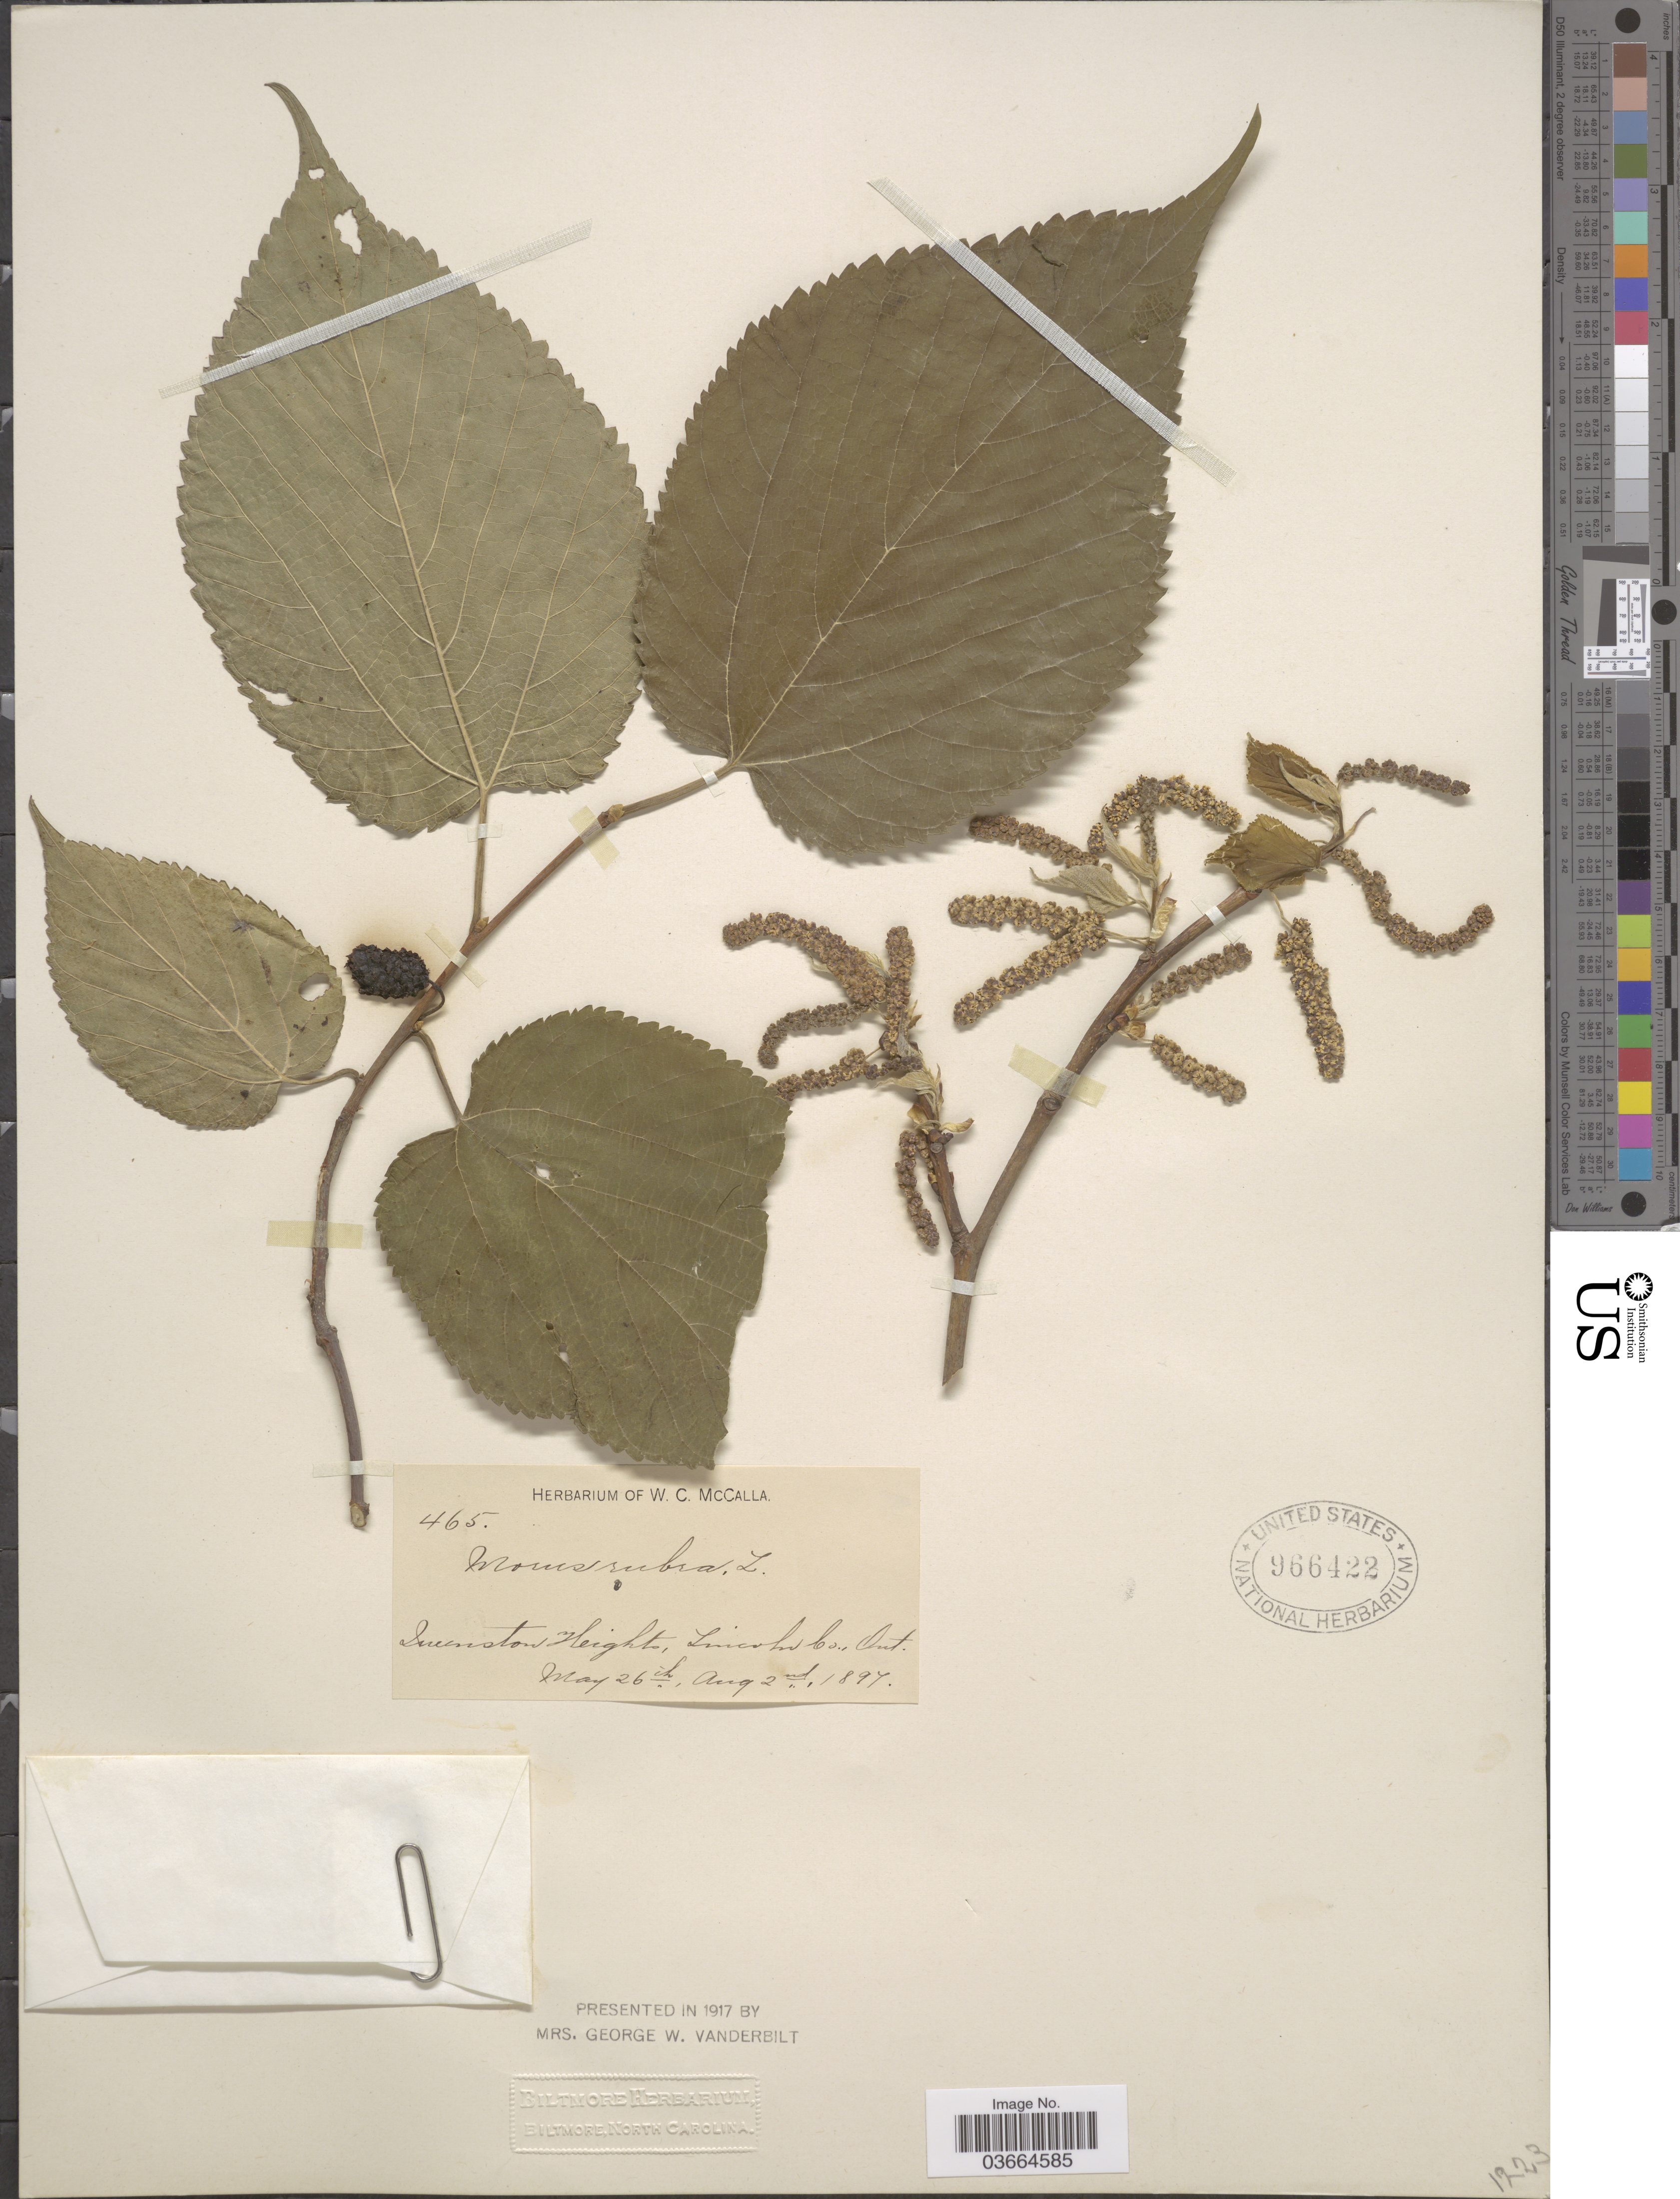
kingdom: Plantae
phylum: Tracheophyta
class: Magnoliopsida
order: Rosales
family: Moraceae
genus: Morus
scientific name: Morus rubra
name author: L.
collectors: ex herb. W. C. McCalla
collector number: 465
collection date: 1897-05-26/1897-08-02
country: Canada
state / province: Ontario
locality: Queenston Heights, Lincoln Co,.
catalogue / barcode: US 966422